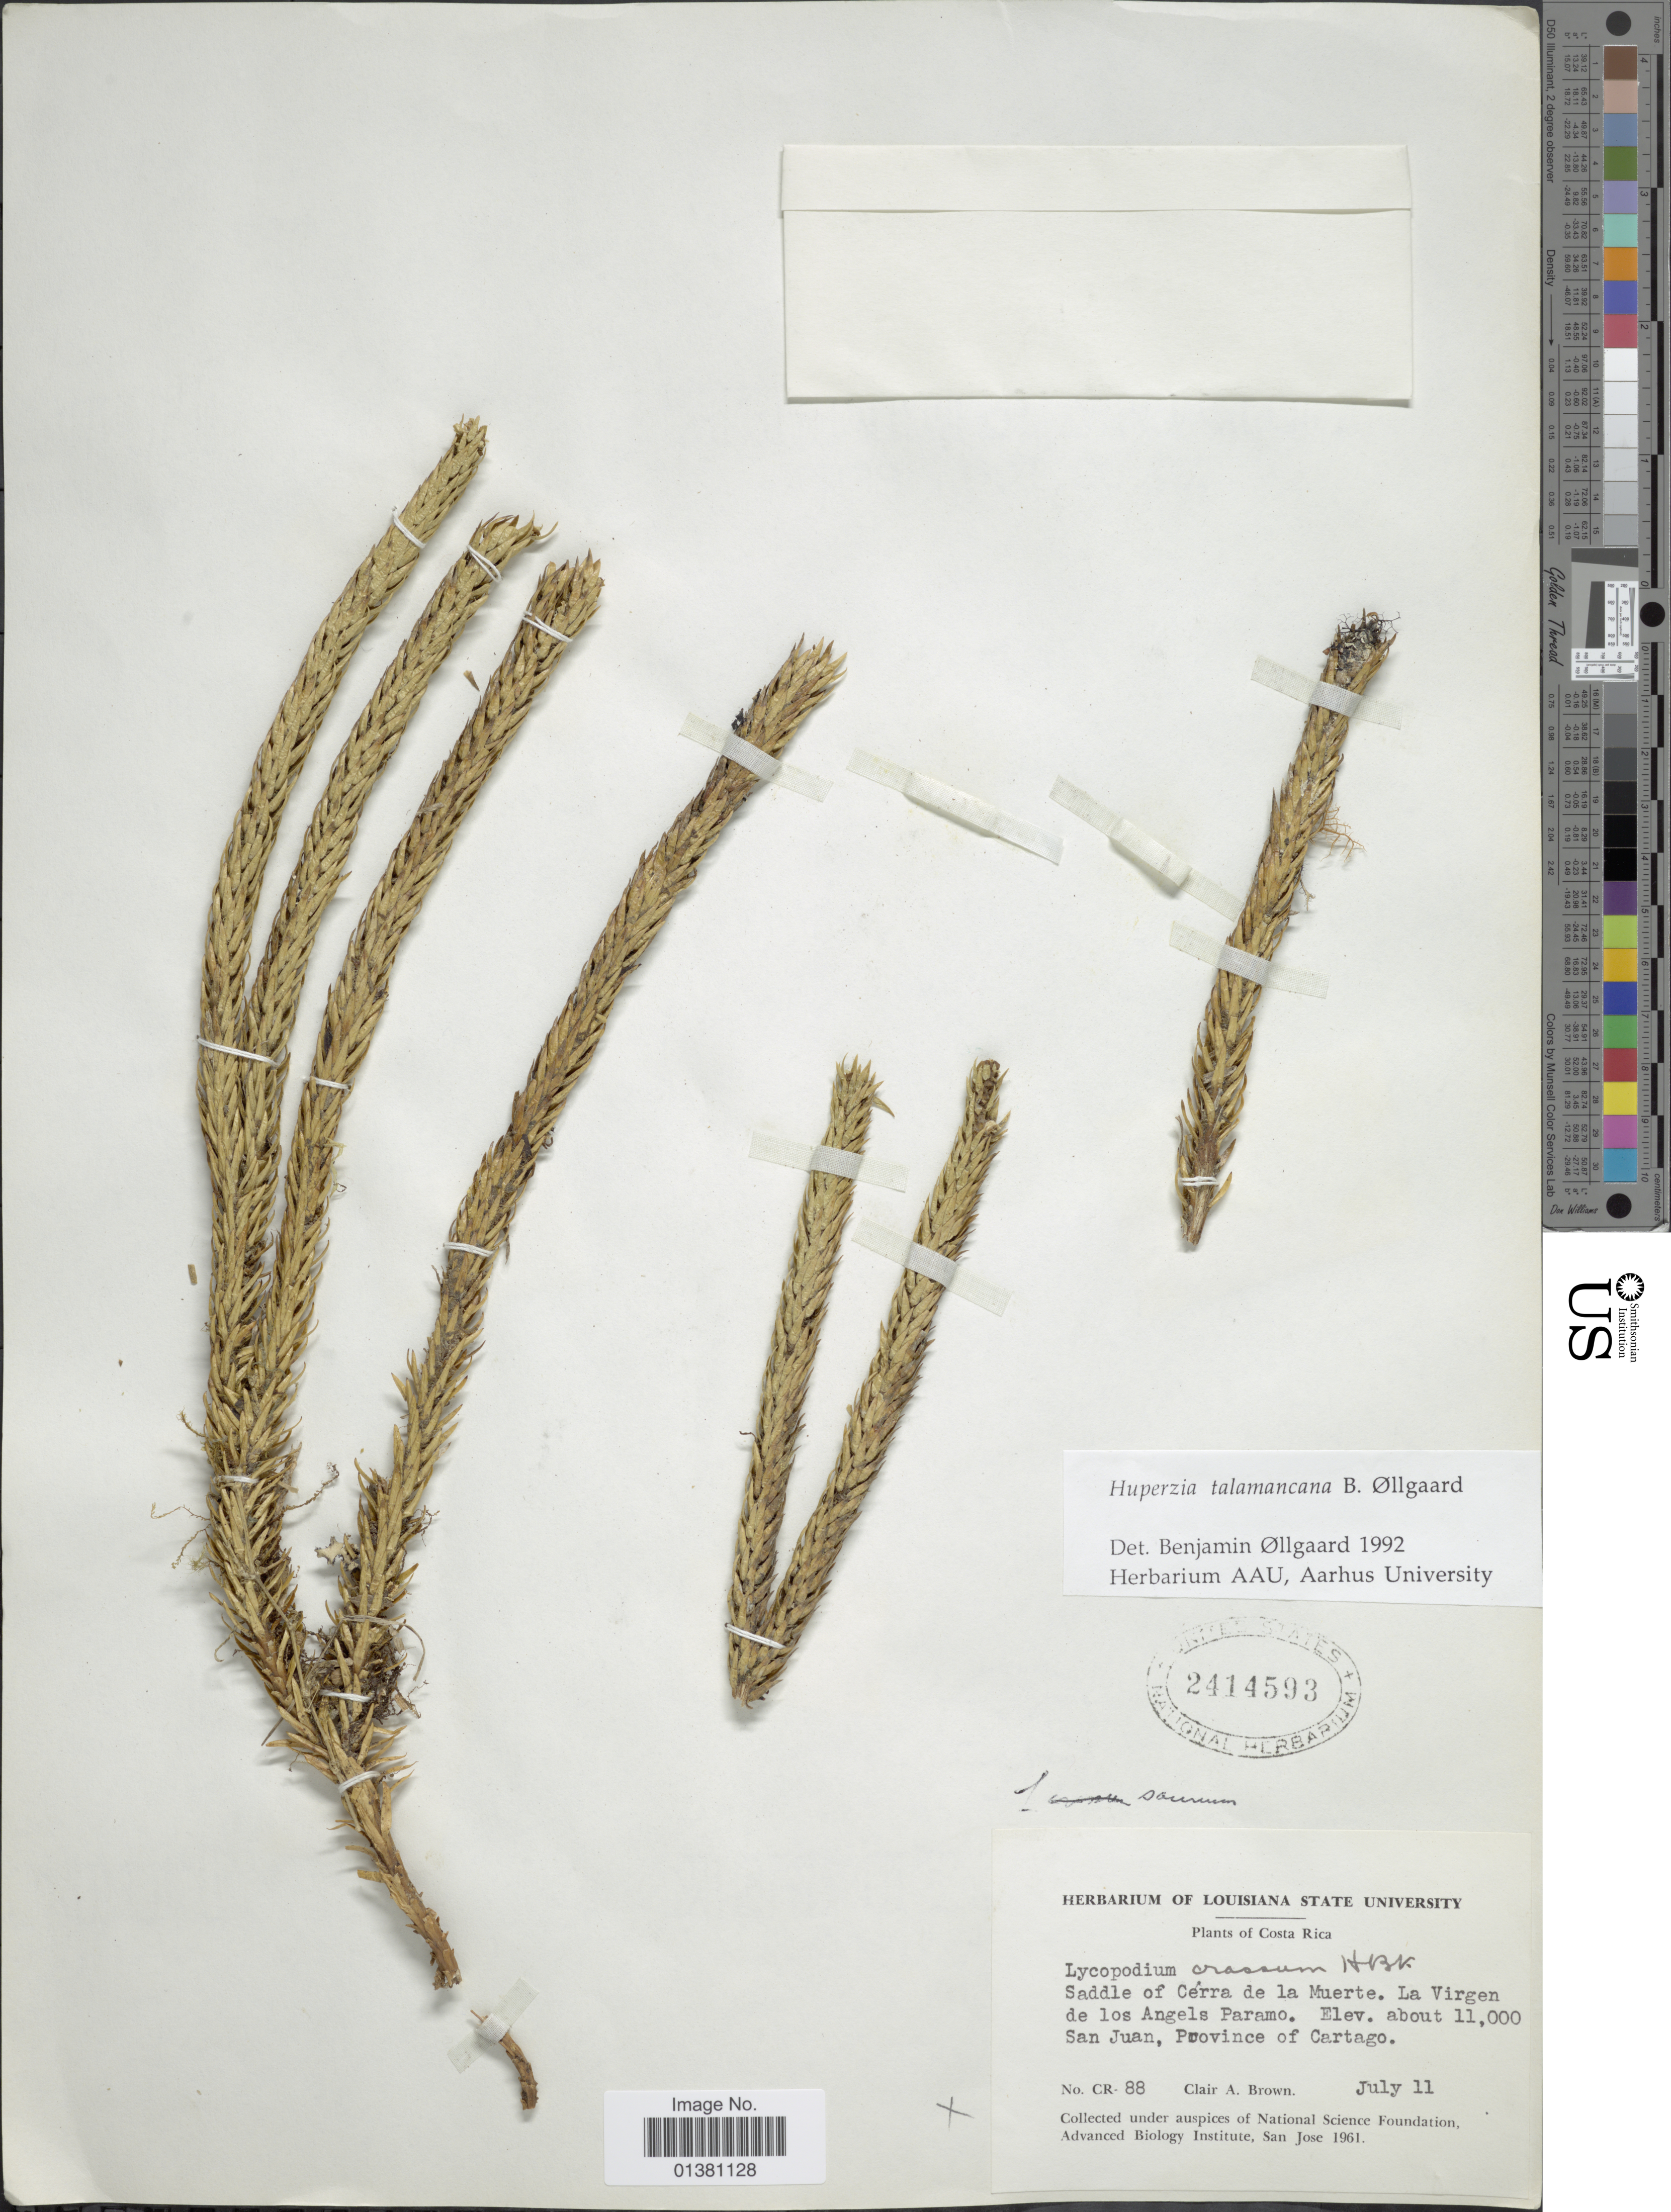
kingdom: Plantae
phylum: Tracheophyta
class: Lycopodiopsida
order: Lycopodiales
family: Lycopodiaceae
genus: Phlegmariurus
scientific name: Phlegmariurus talamancanus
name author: (B. Øllg.) B. Øllg.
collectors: C. A. Brown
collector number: CR-88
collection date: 1961-07-11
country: Costa Rica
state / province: Cartago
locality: Saddle of Cerra de la Muerte, La Virgen de los Angels Paramo,San Juan, Province of Cartagpo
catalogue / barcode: US 2414593